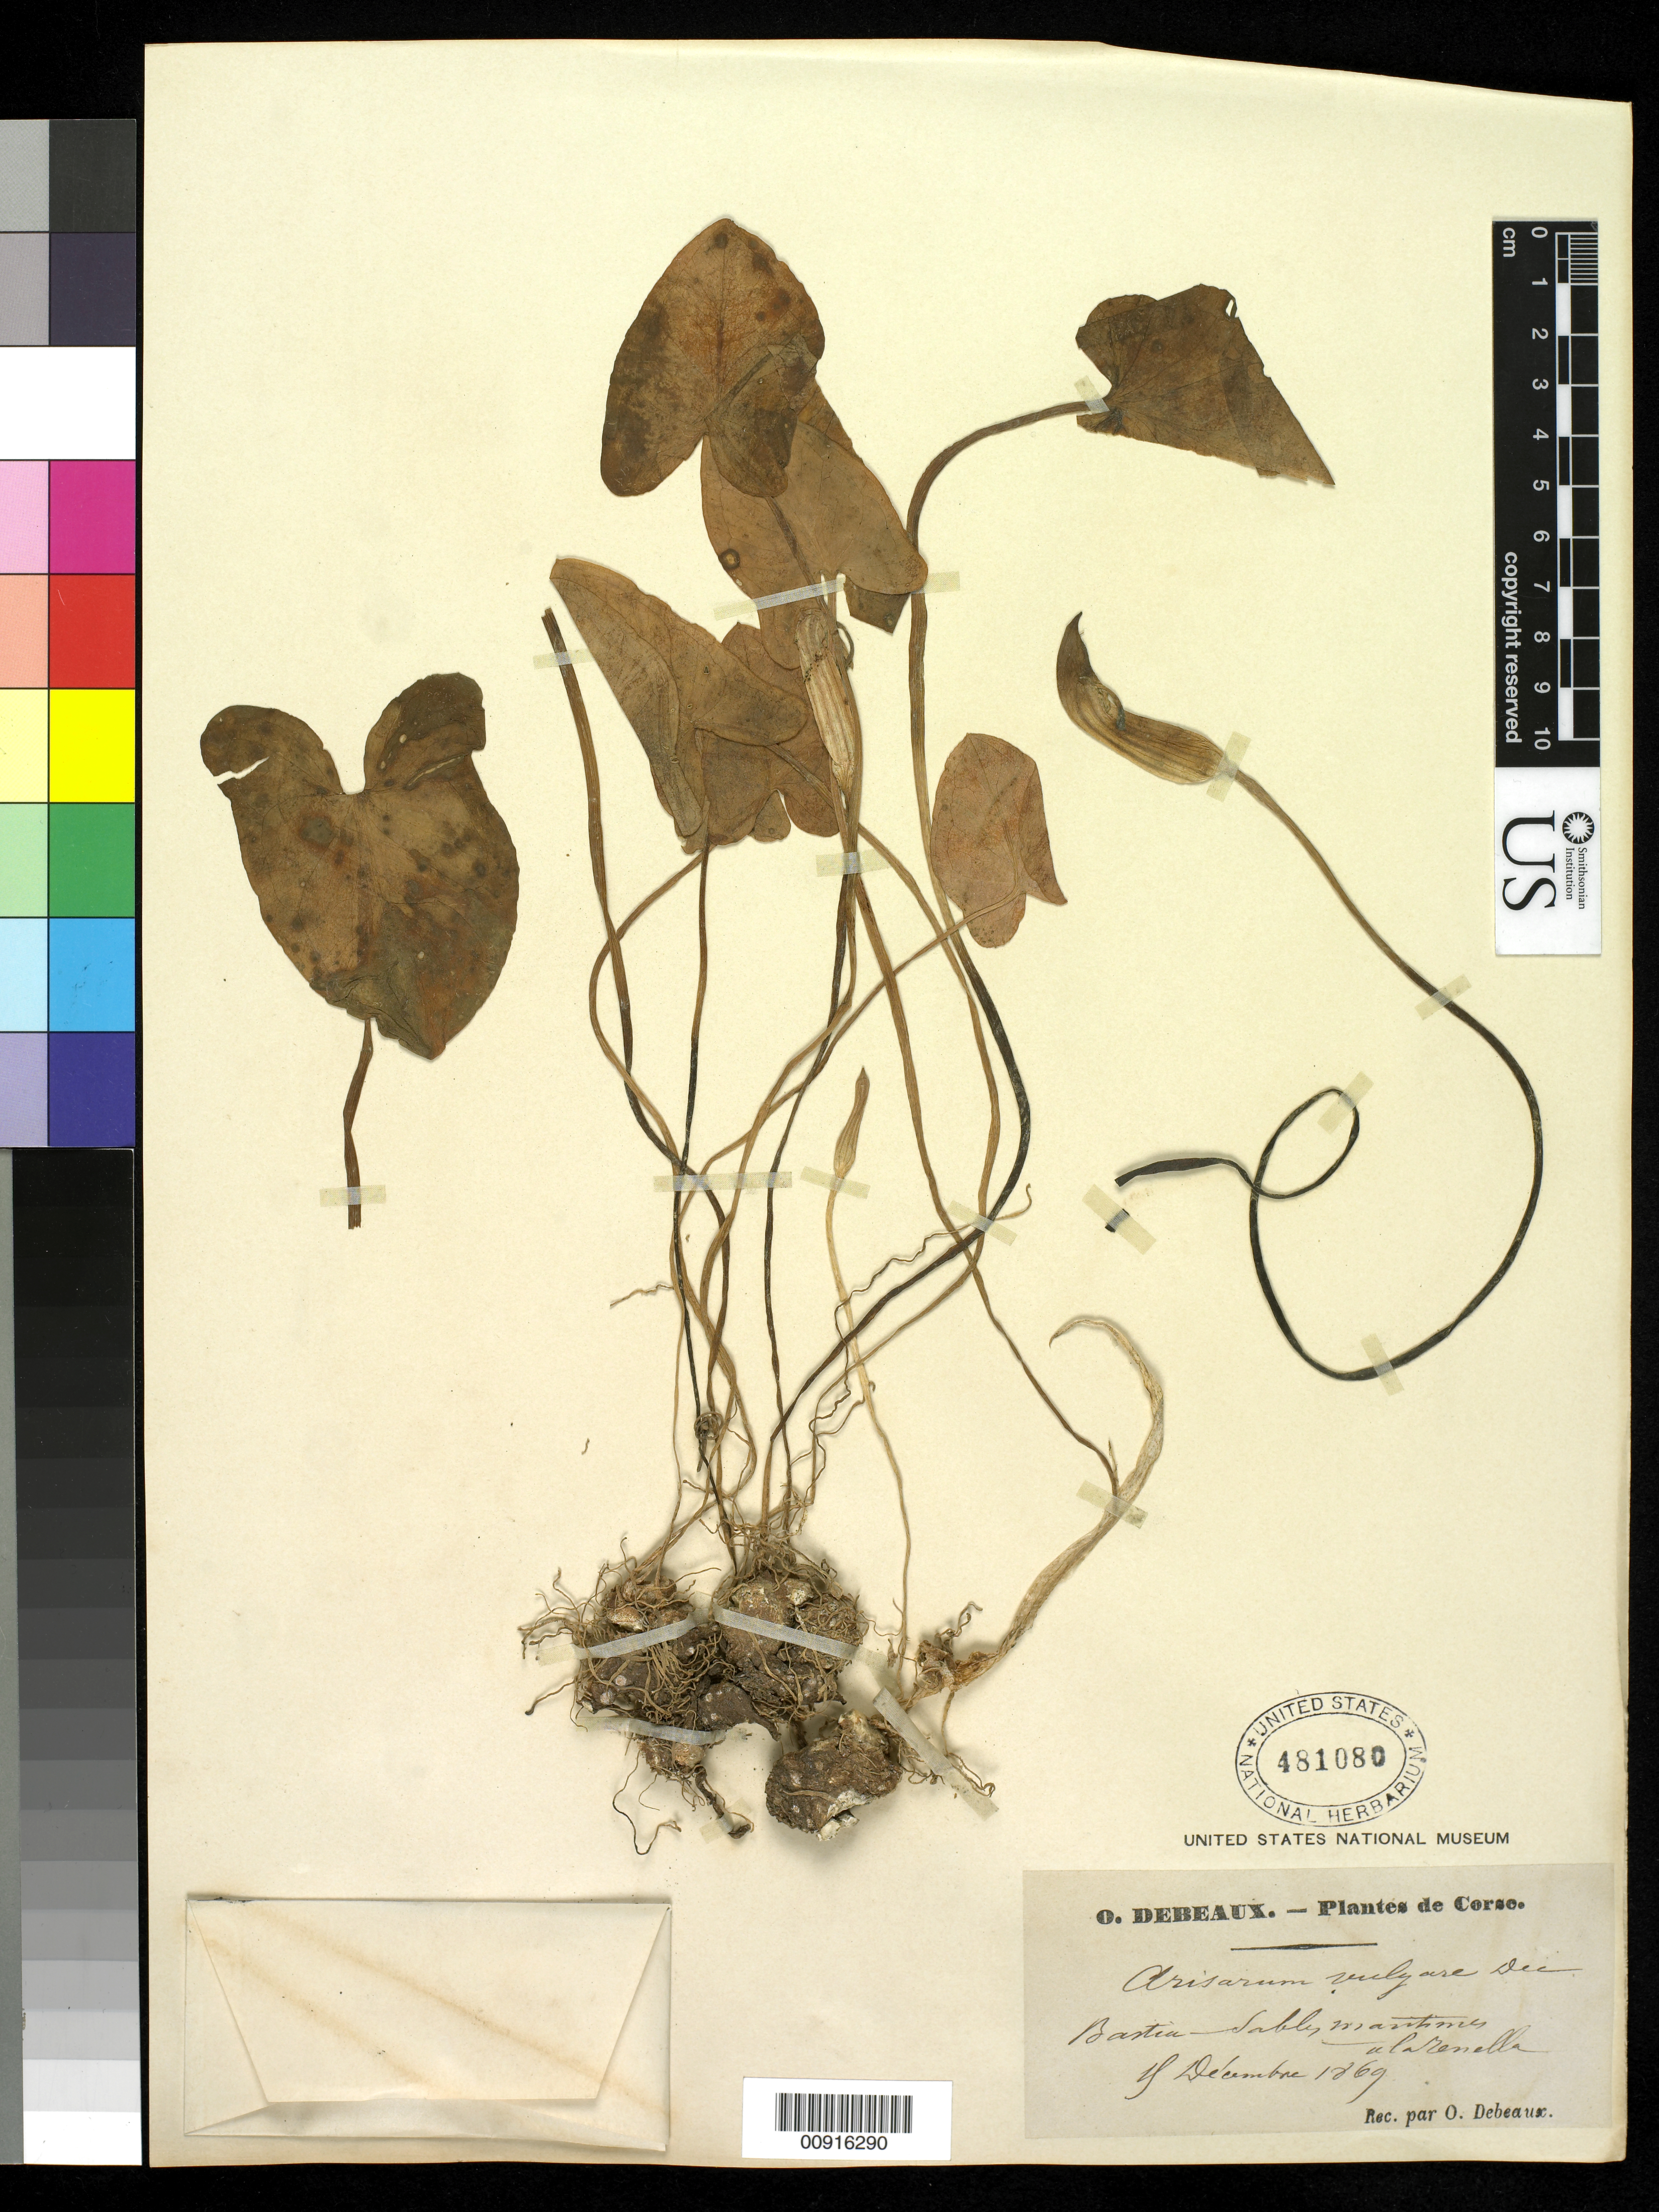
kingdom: Plantae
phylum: Tracheophyta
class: Liliopsida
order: Alismatales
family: Araceae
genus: Arisarum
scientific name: Arisarum vulgare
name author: Targ. Tozz.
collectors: J. Debeaux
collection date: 1869-12-04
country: France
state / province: Corsica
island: Corse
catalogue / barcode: US 481080